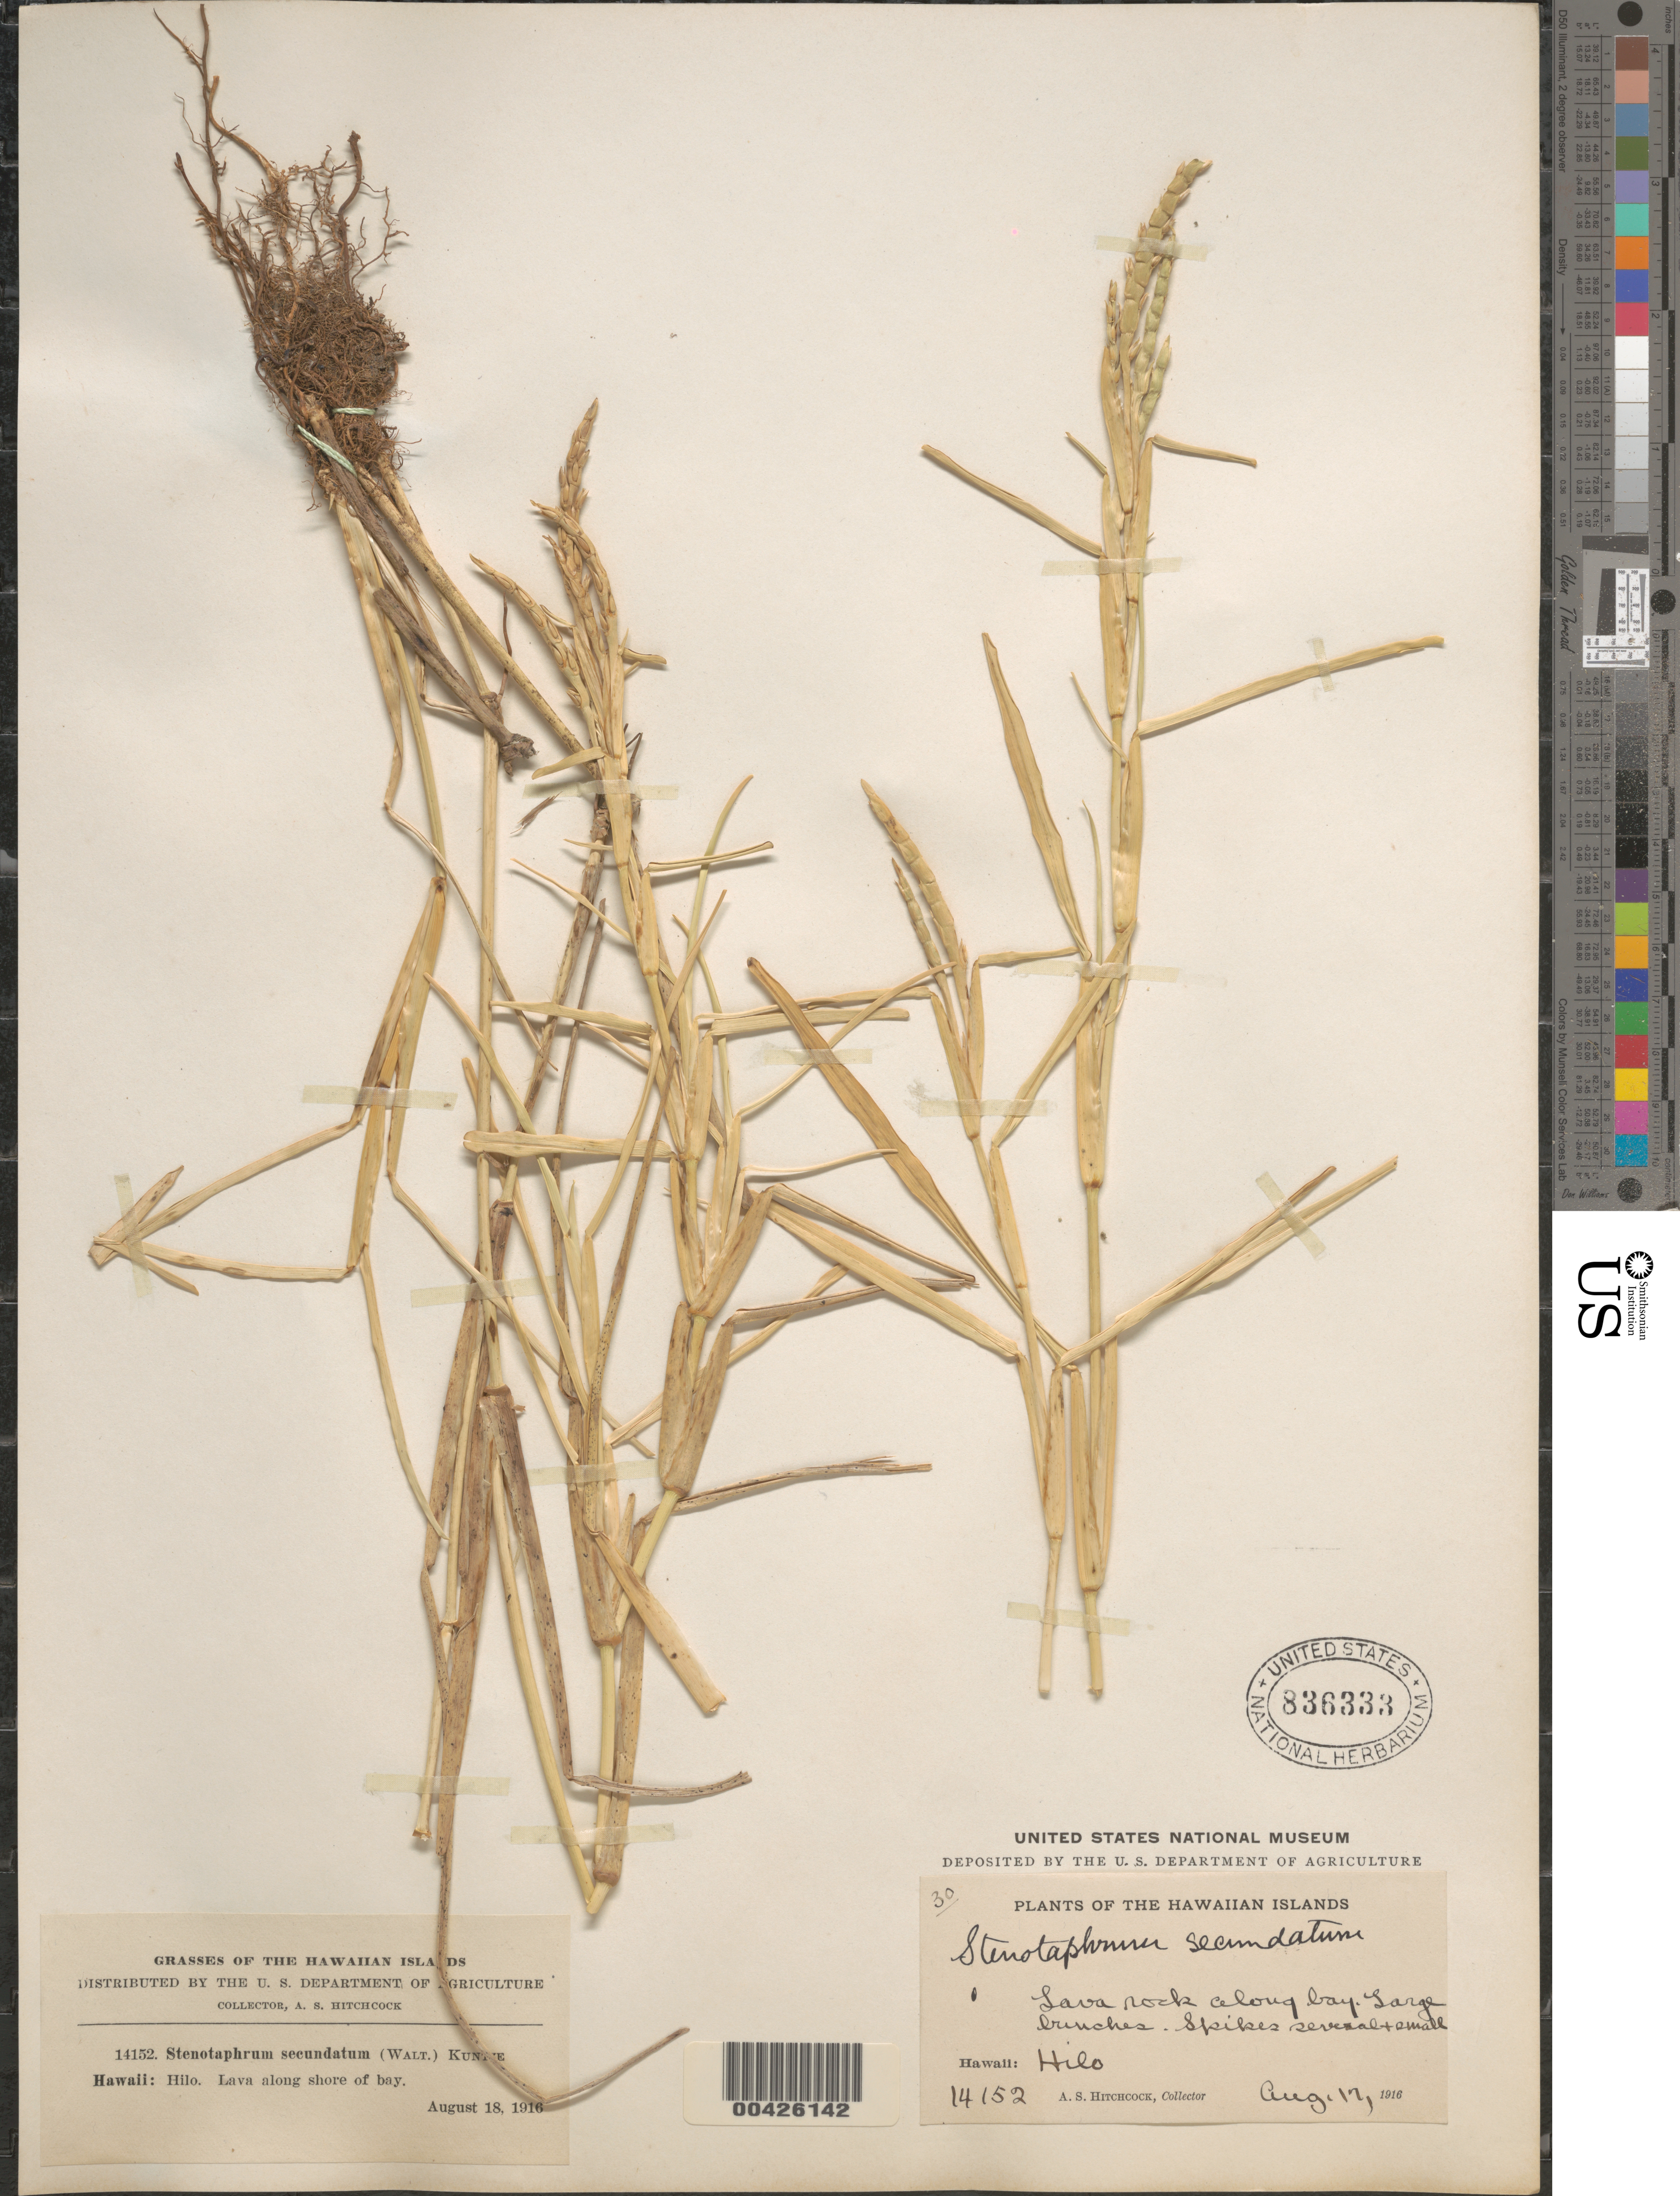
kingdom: Plantae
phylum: Tracheophyta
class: Liliopsida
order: Poales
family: Poaceae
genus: Stenotaphrum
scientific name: Stenotaphrum secundatum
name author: (Walter) Kuntze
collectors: A. S. Hitchcock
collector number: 14152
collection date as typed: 17 Aug 1916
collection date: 1916-08-17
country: United States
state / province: Hawaii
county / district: Hawaii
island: Hawaii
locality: Hilo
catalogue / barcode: US 836333